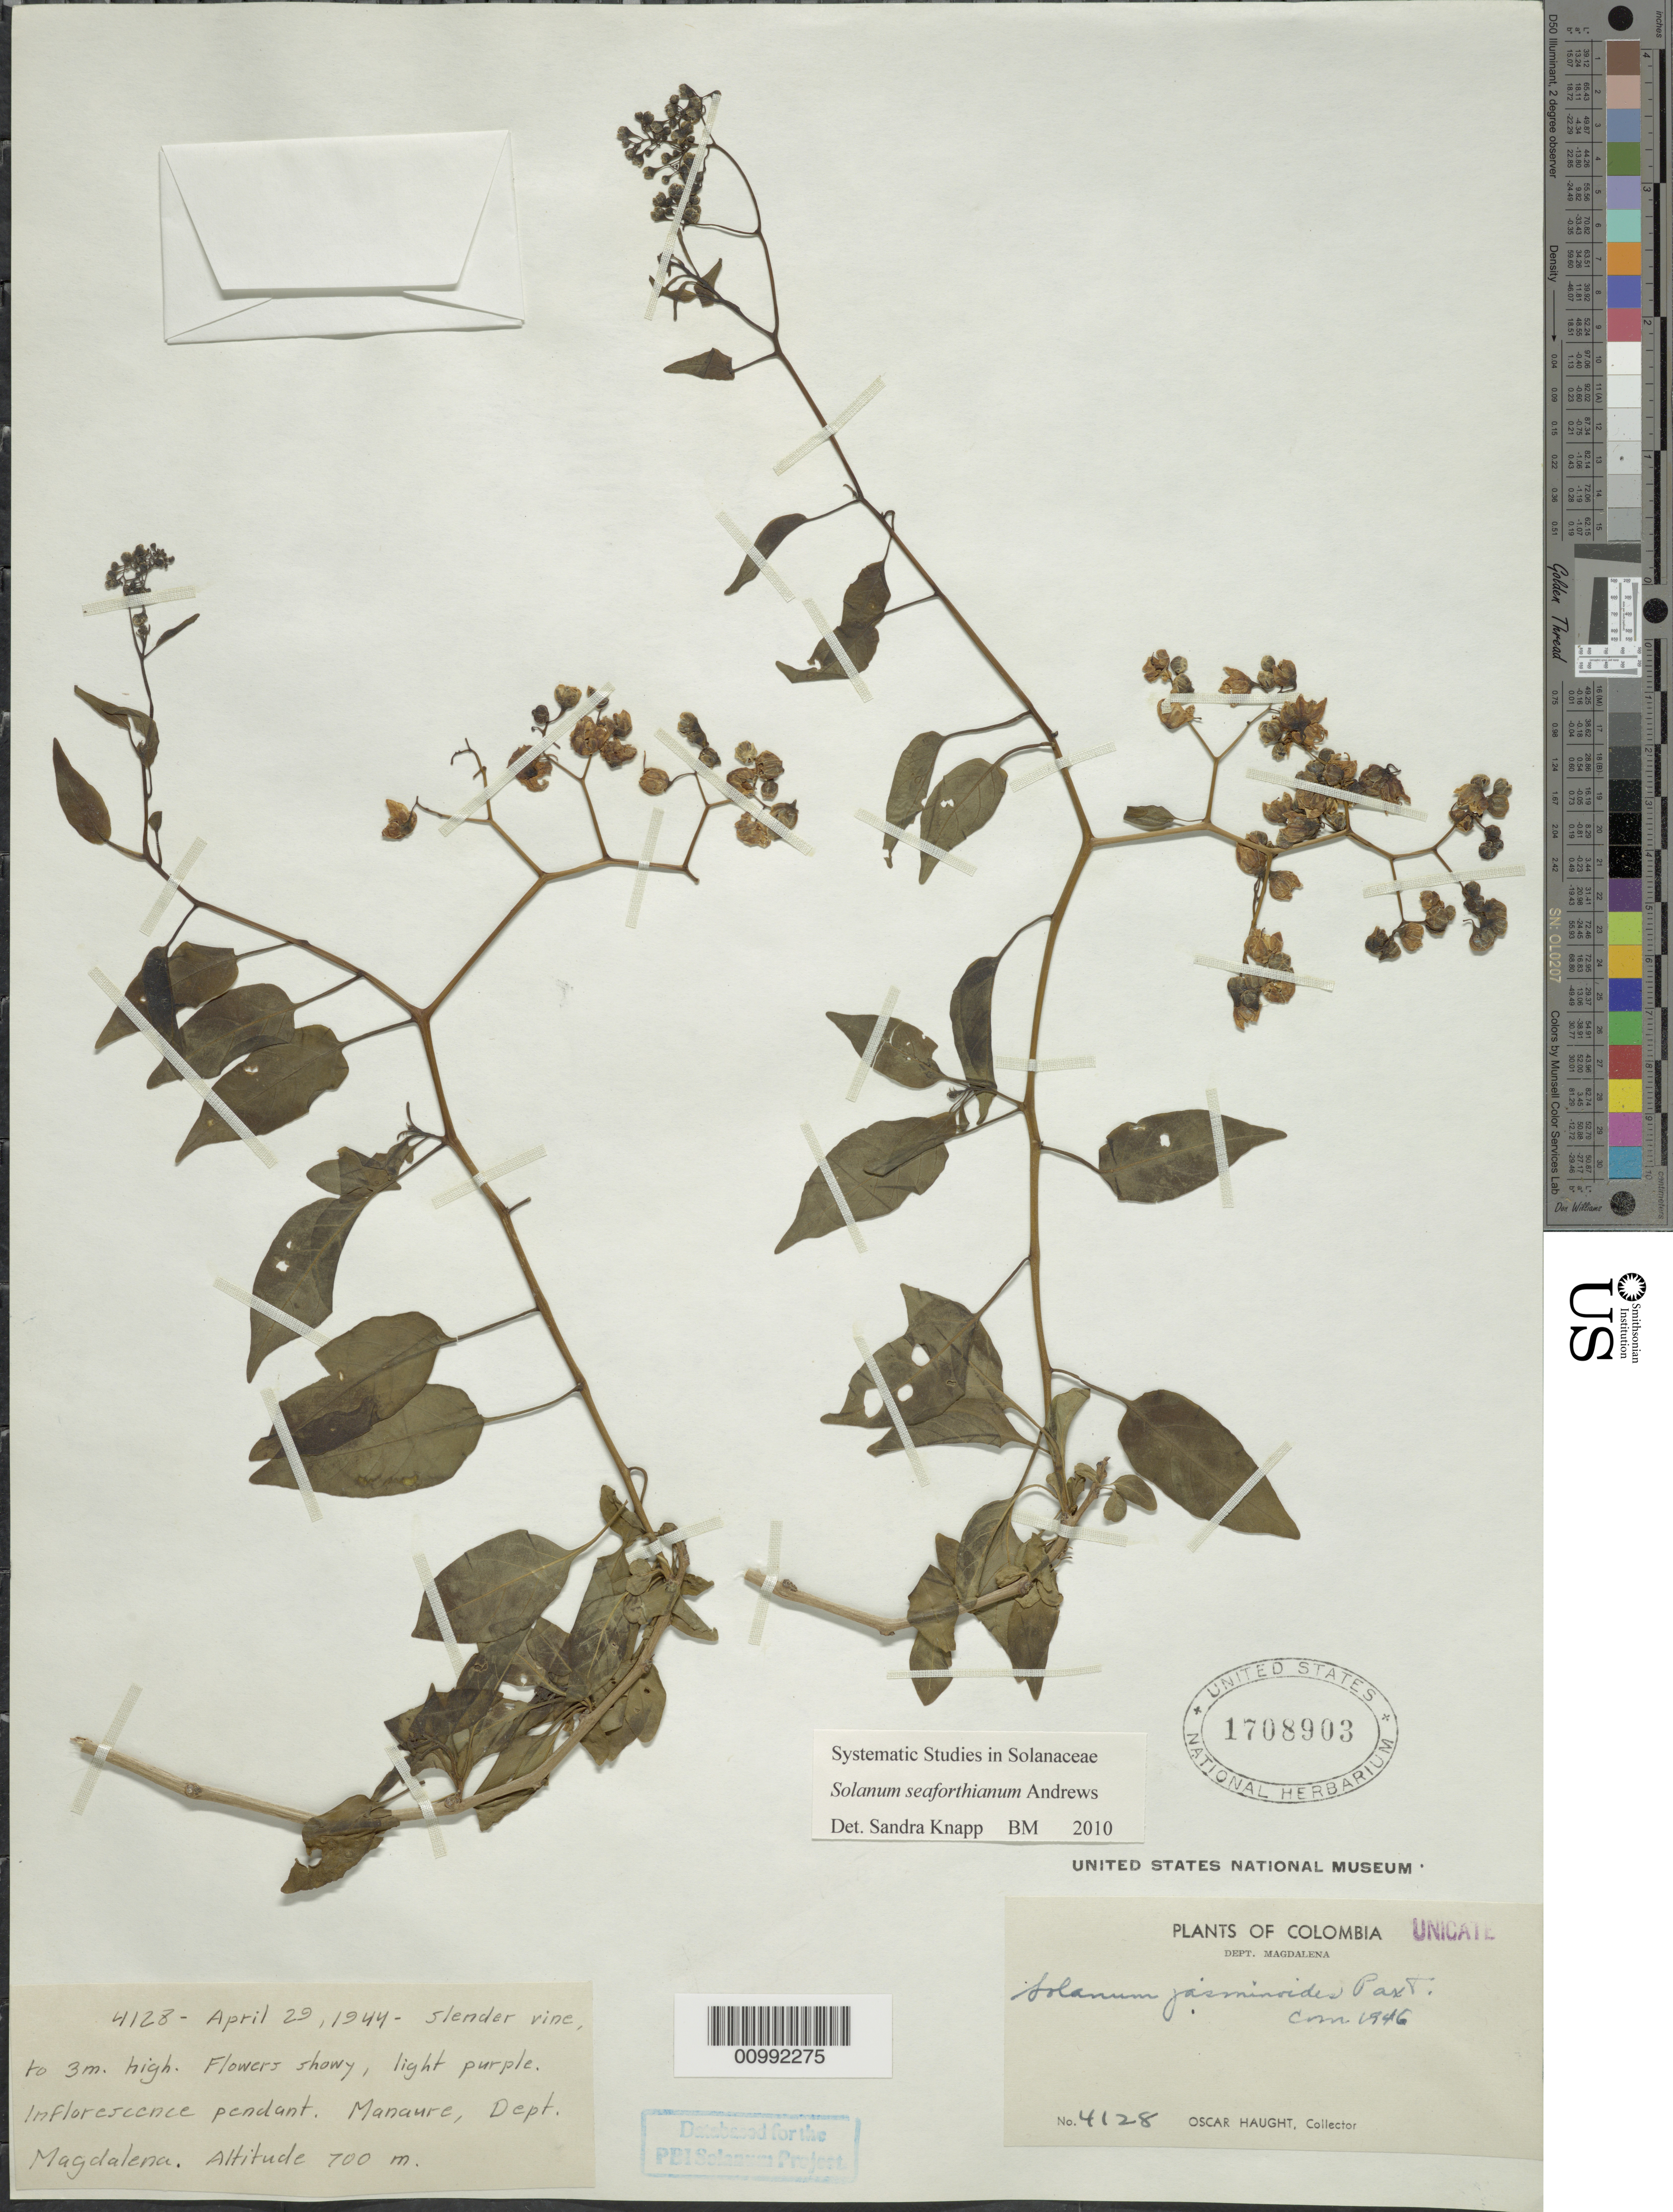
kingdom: Plantae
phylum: Tracheophyta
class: Magnoliopsida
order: Solanales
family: Solanaceae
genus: Solanum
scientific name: Solanum seaforthianum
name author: Andrews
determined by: Knapp, S. D.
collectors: O. L. Haught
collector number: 4128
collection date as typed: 29 Apr 1944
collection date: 1944-04-29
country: Colombia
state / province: Magdalena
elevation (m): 700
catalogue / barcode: US 1708903